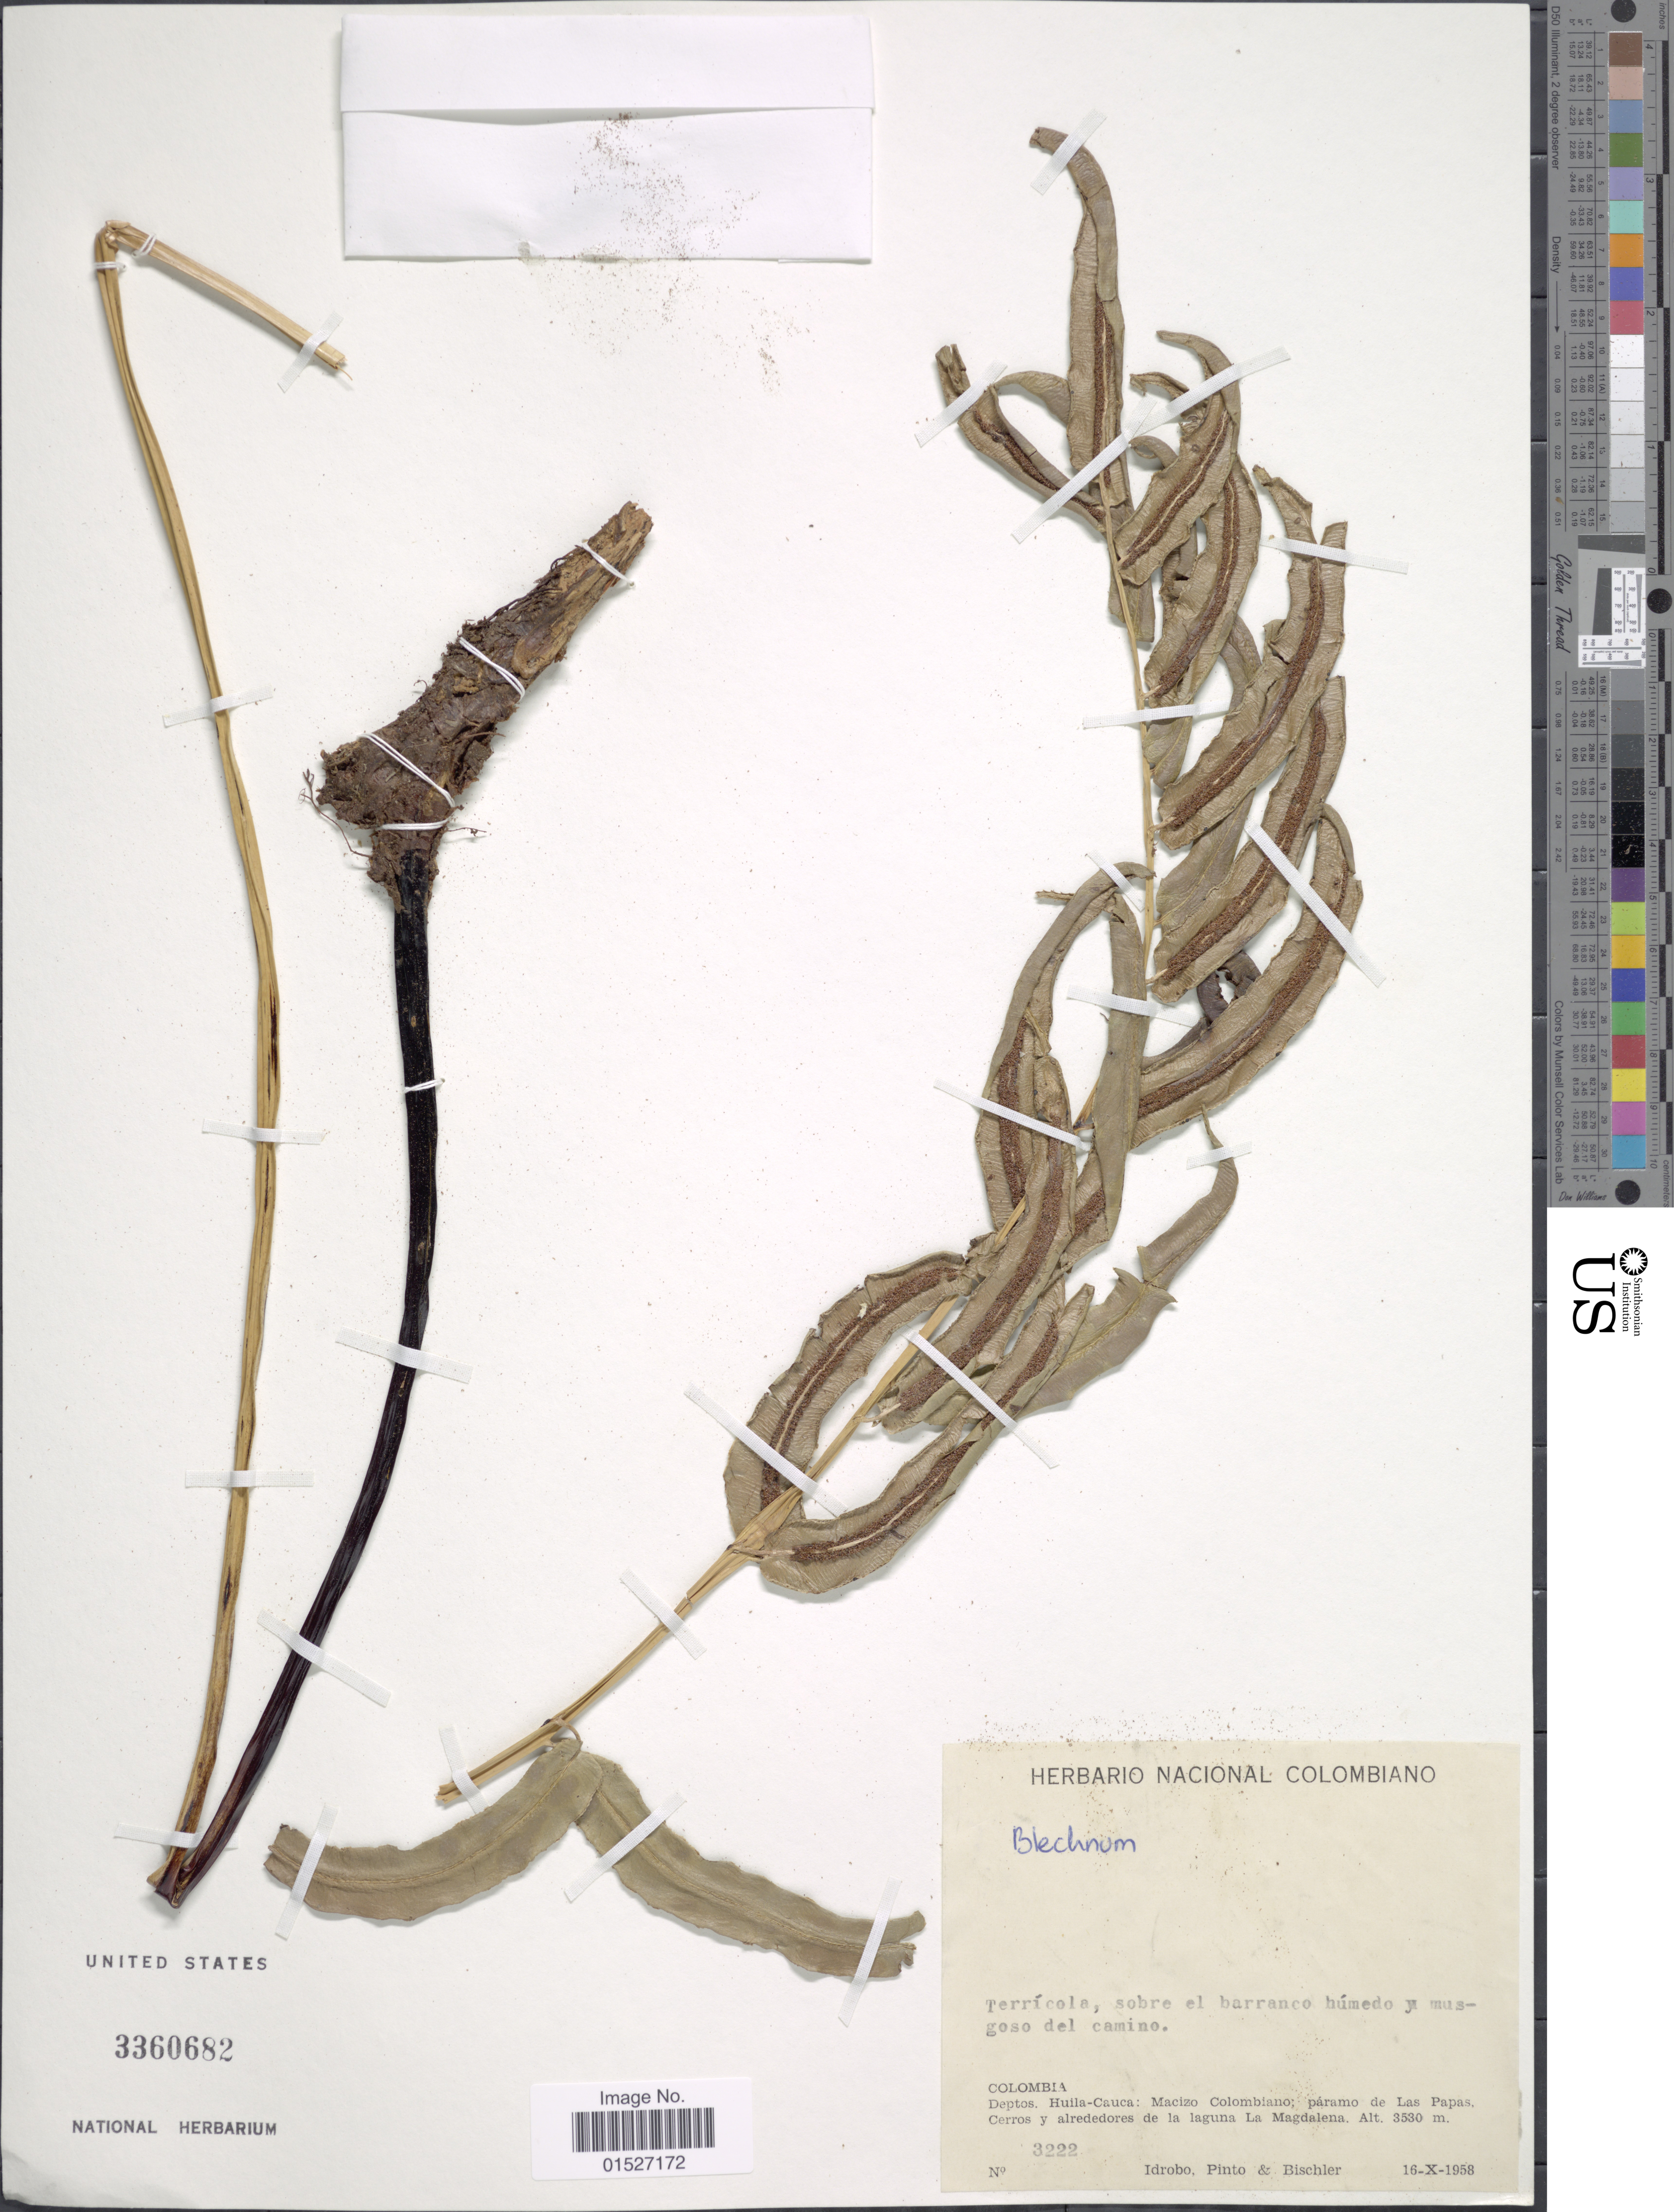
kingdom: Plantae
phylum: Tracheophyta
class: Polypodiopsida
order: Polypodiales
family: Blechnaceae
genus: Blechnum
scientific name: Blechnum sp.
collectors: -- Idrobo, Pinto, -- & -. Bischler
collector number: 3222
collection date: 1958-10-16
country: Colombia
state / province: Magdalena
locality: Deptos. Huila-Cauca: Macizo Colombiano; paramo de Las Papas, Cerro y alrededores de la laguna La Magdalena.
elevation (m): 3530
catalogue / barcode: US 3360682